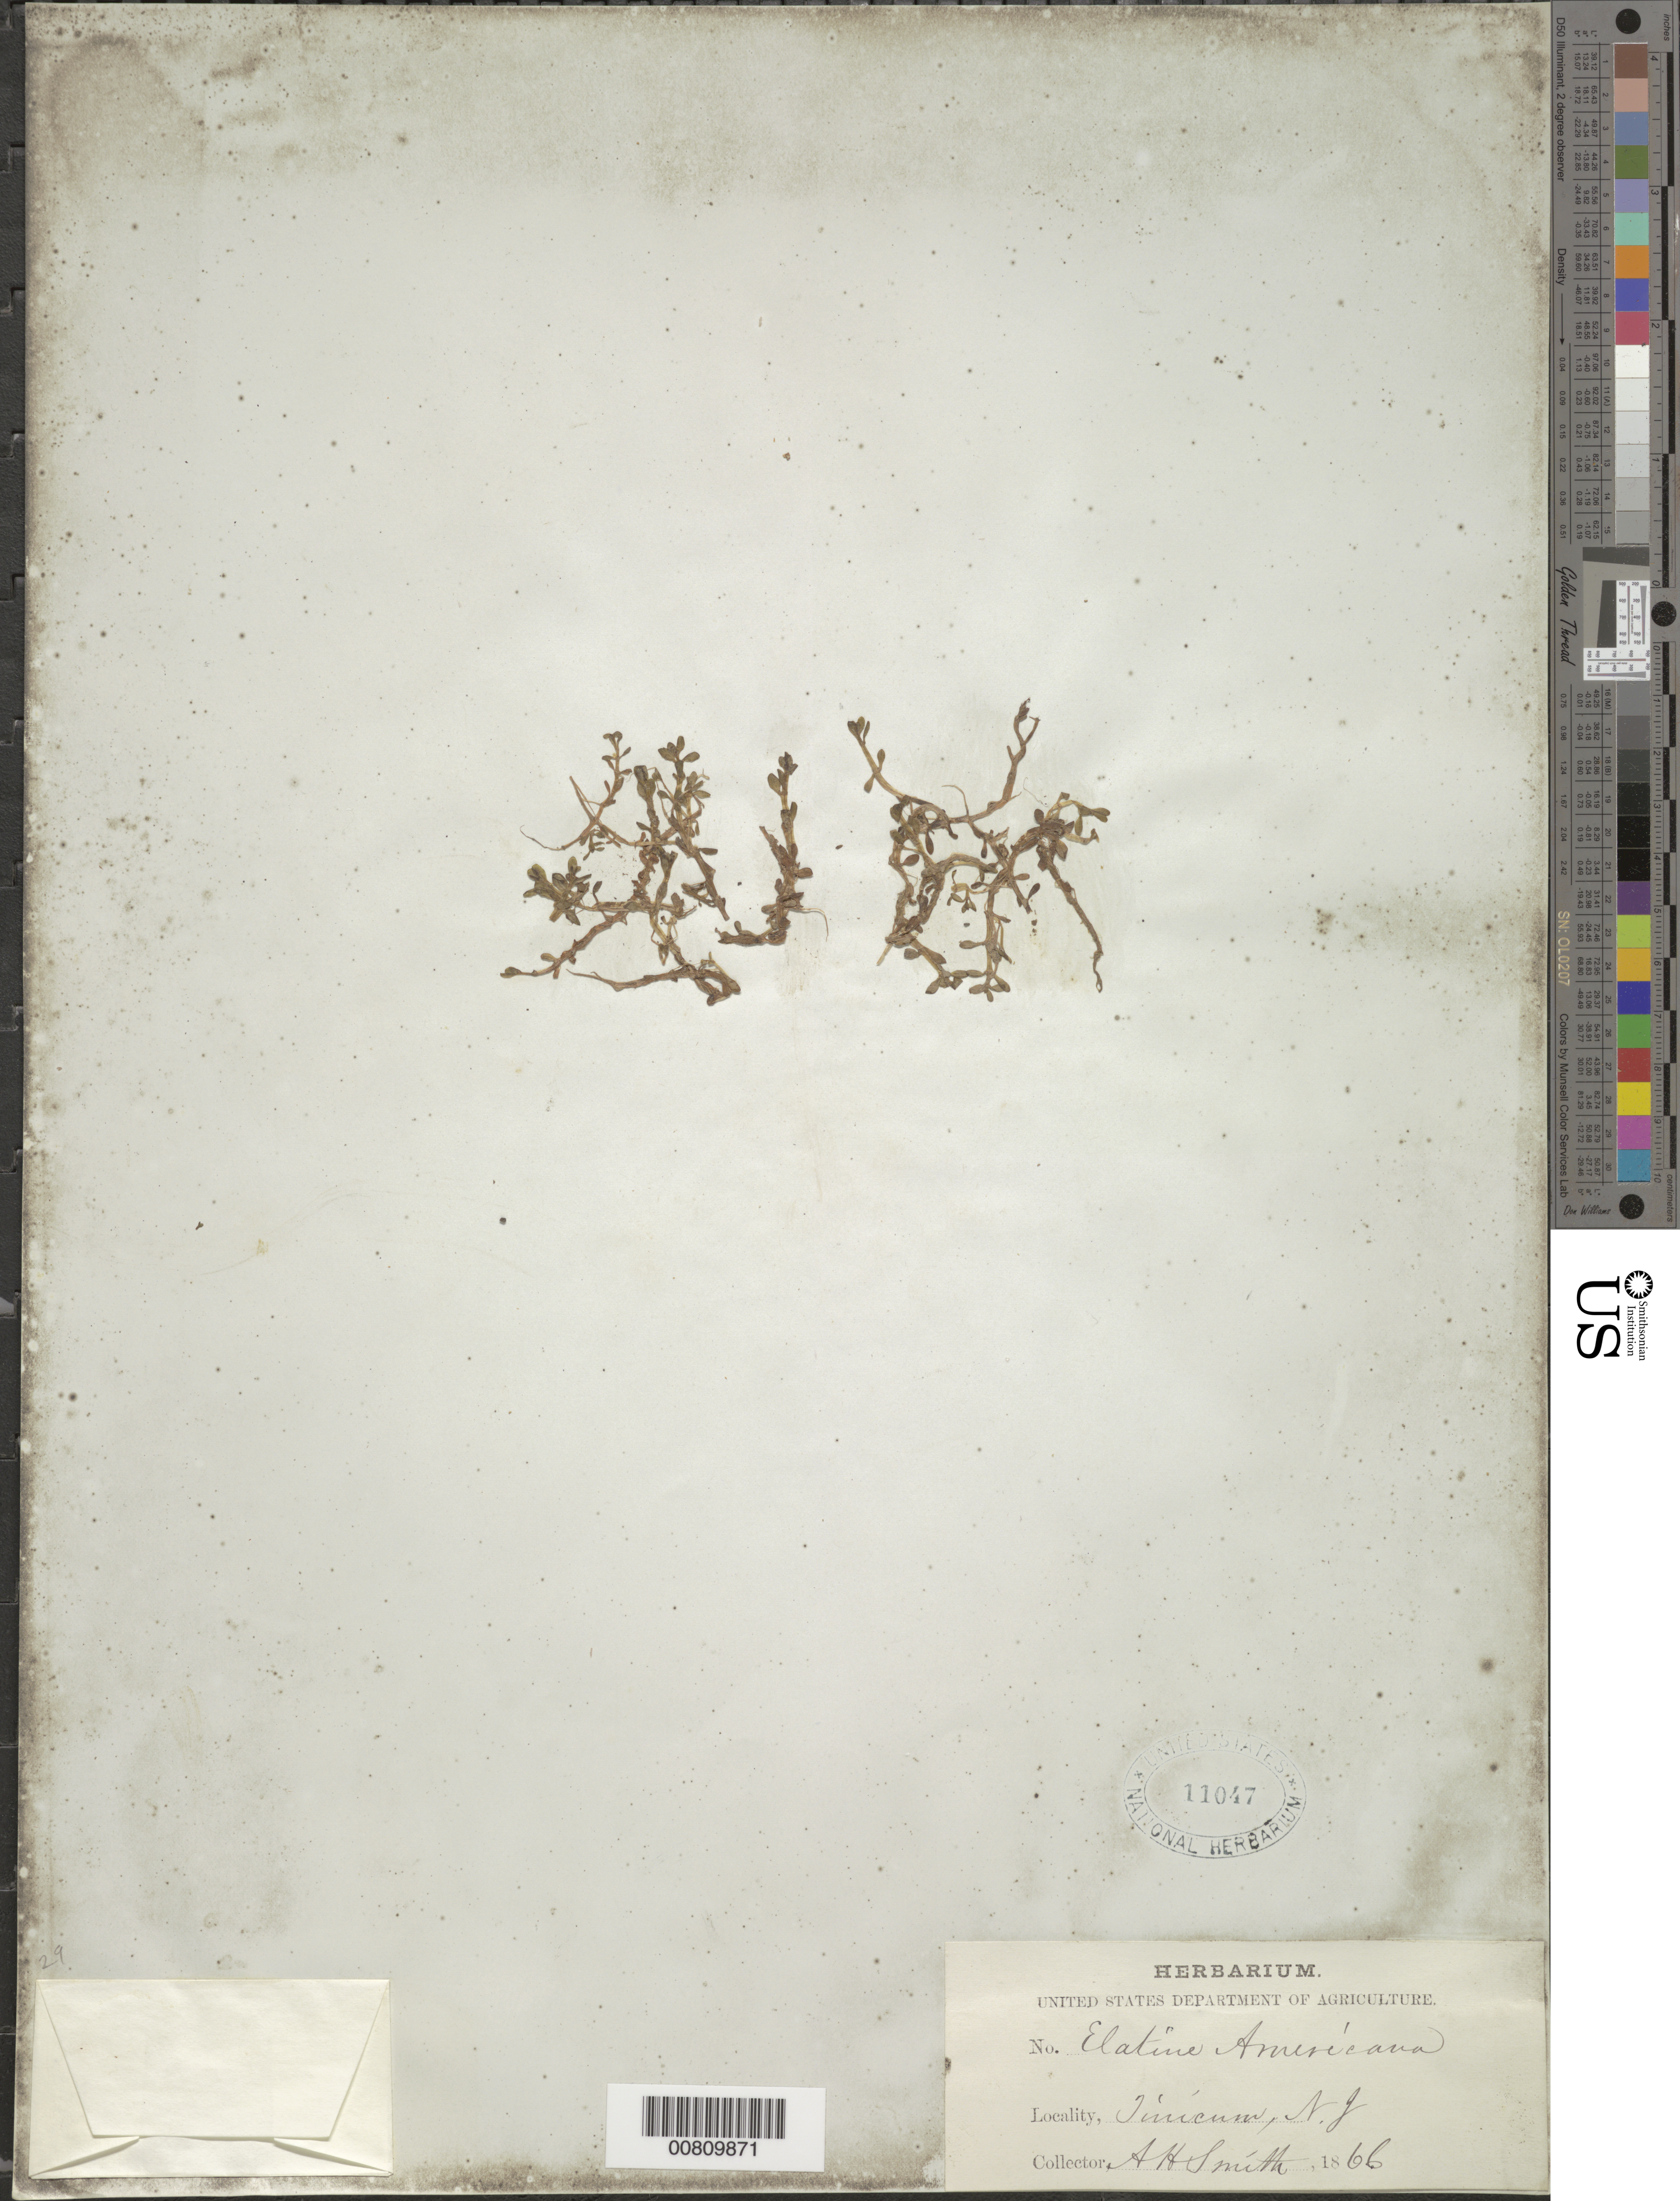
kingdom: Plantae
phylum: Tracheophyta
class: Magnoliopsida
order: Malpighiales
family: Elatinaceae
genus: Elatine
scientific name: Elatine americana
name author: (Pursh) Arn.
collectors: A. H. Smith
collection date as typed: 1866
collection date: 1866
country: United States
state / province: New Jersey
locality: Tinicum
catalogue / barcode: US 11047